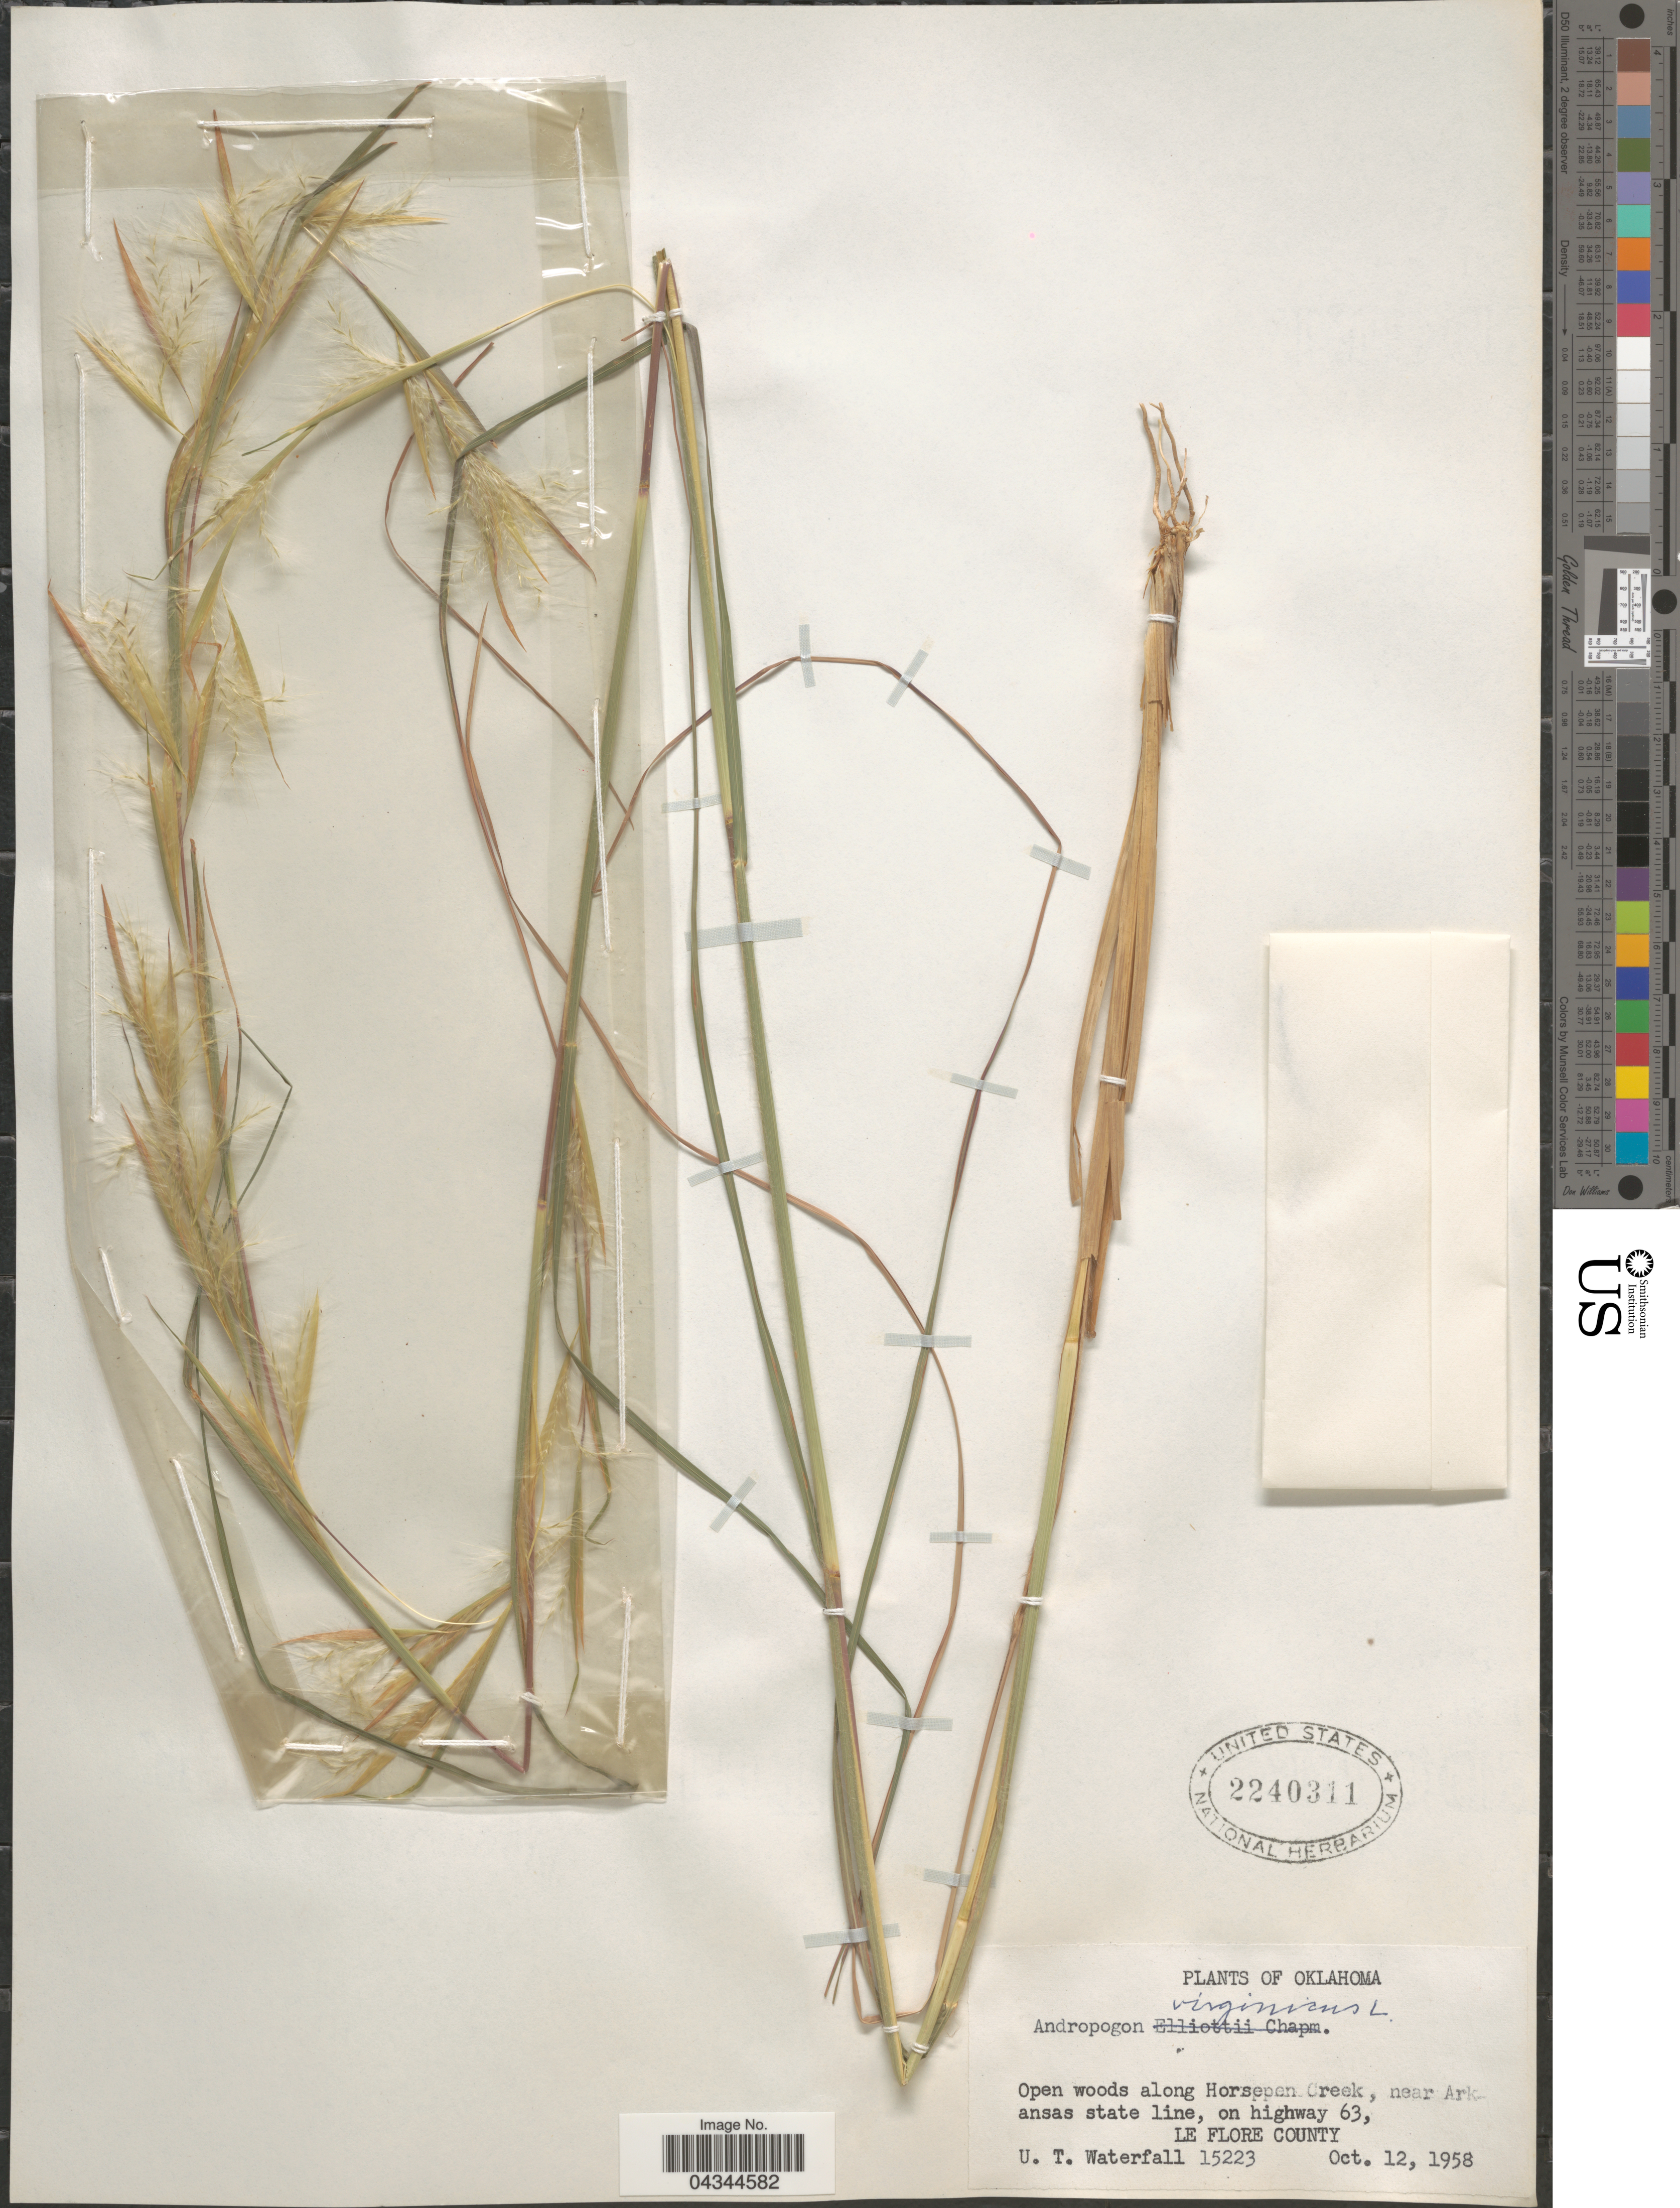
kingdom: Plantae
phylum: Tracheophyta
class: Liliopsida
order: Poales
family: Poaceae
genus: Andropogon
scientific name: Andropogon virginicus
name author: L.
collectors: U. T. Waterfall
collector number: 15223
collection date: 1958-10-12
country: United States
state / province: Oklahoma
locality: Open woods along Horsepen Creek, near Arkansas state line, on highway 63, Le Flore County.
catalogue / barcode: US 2240311